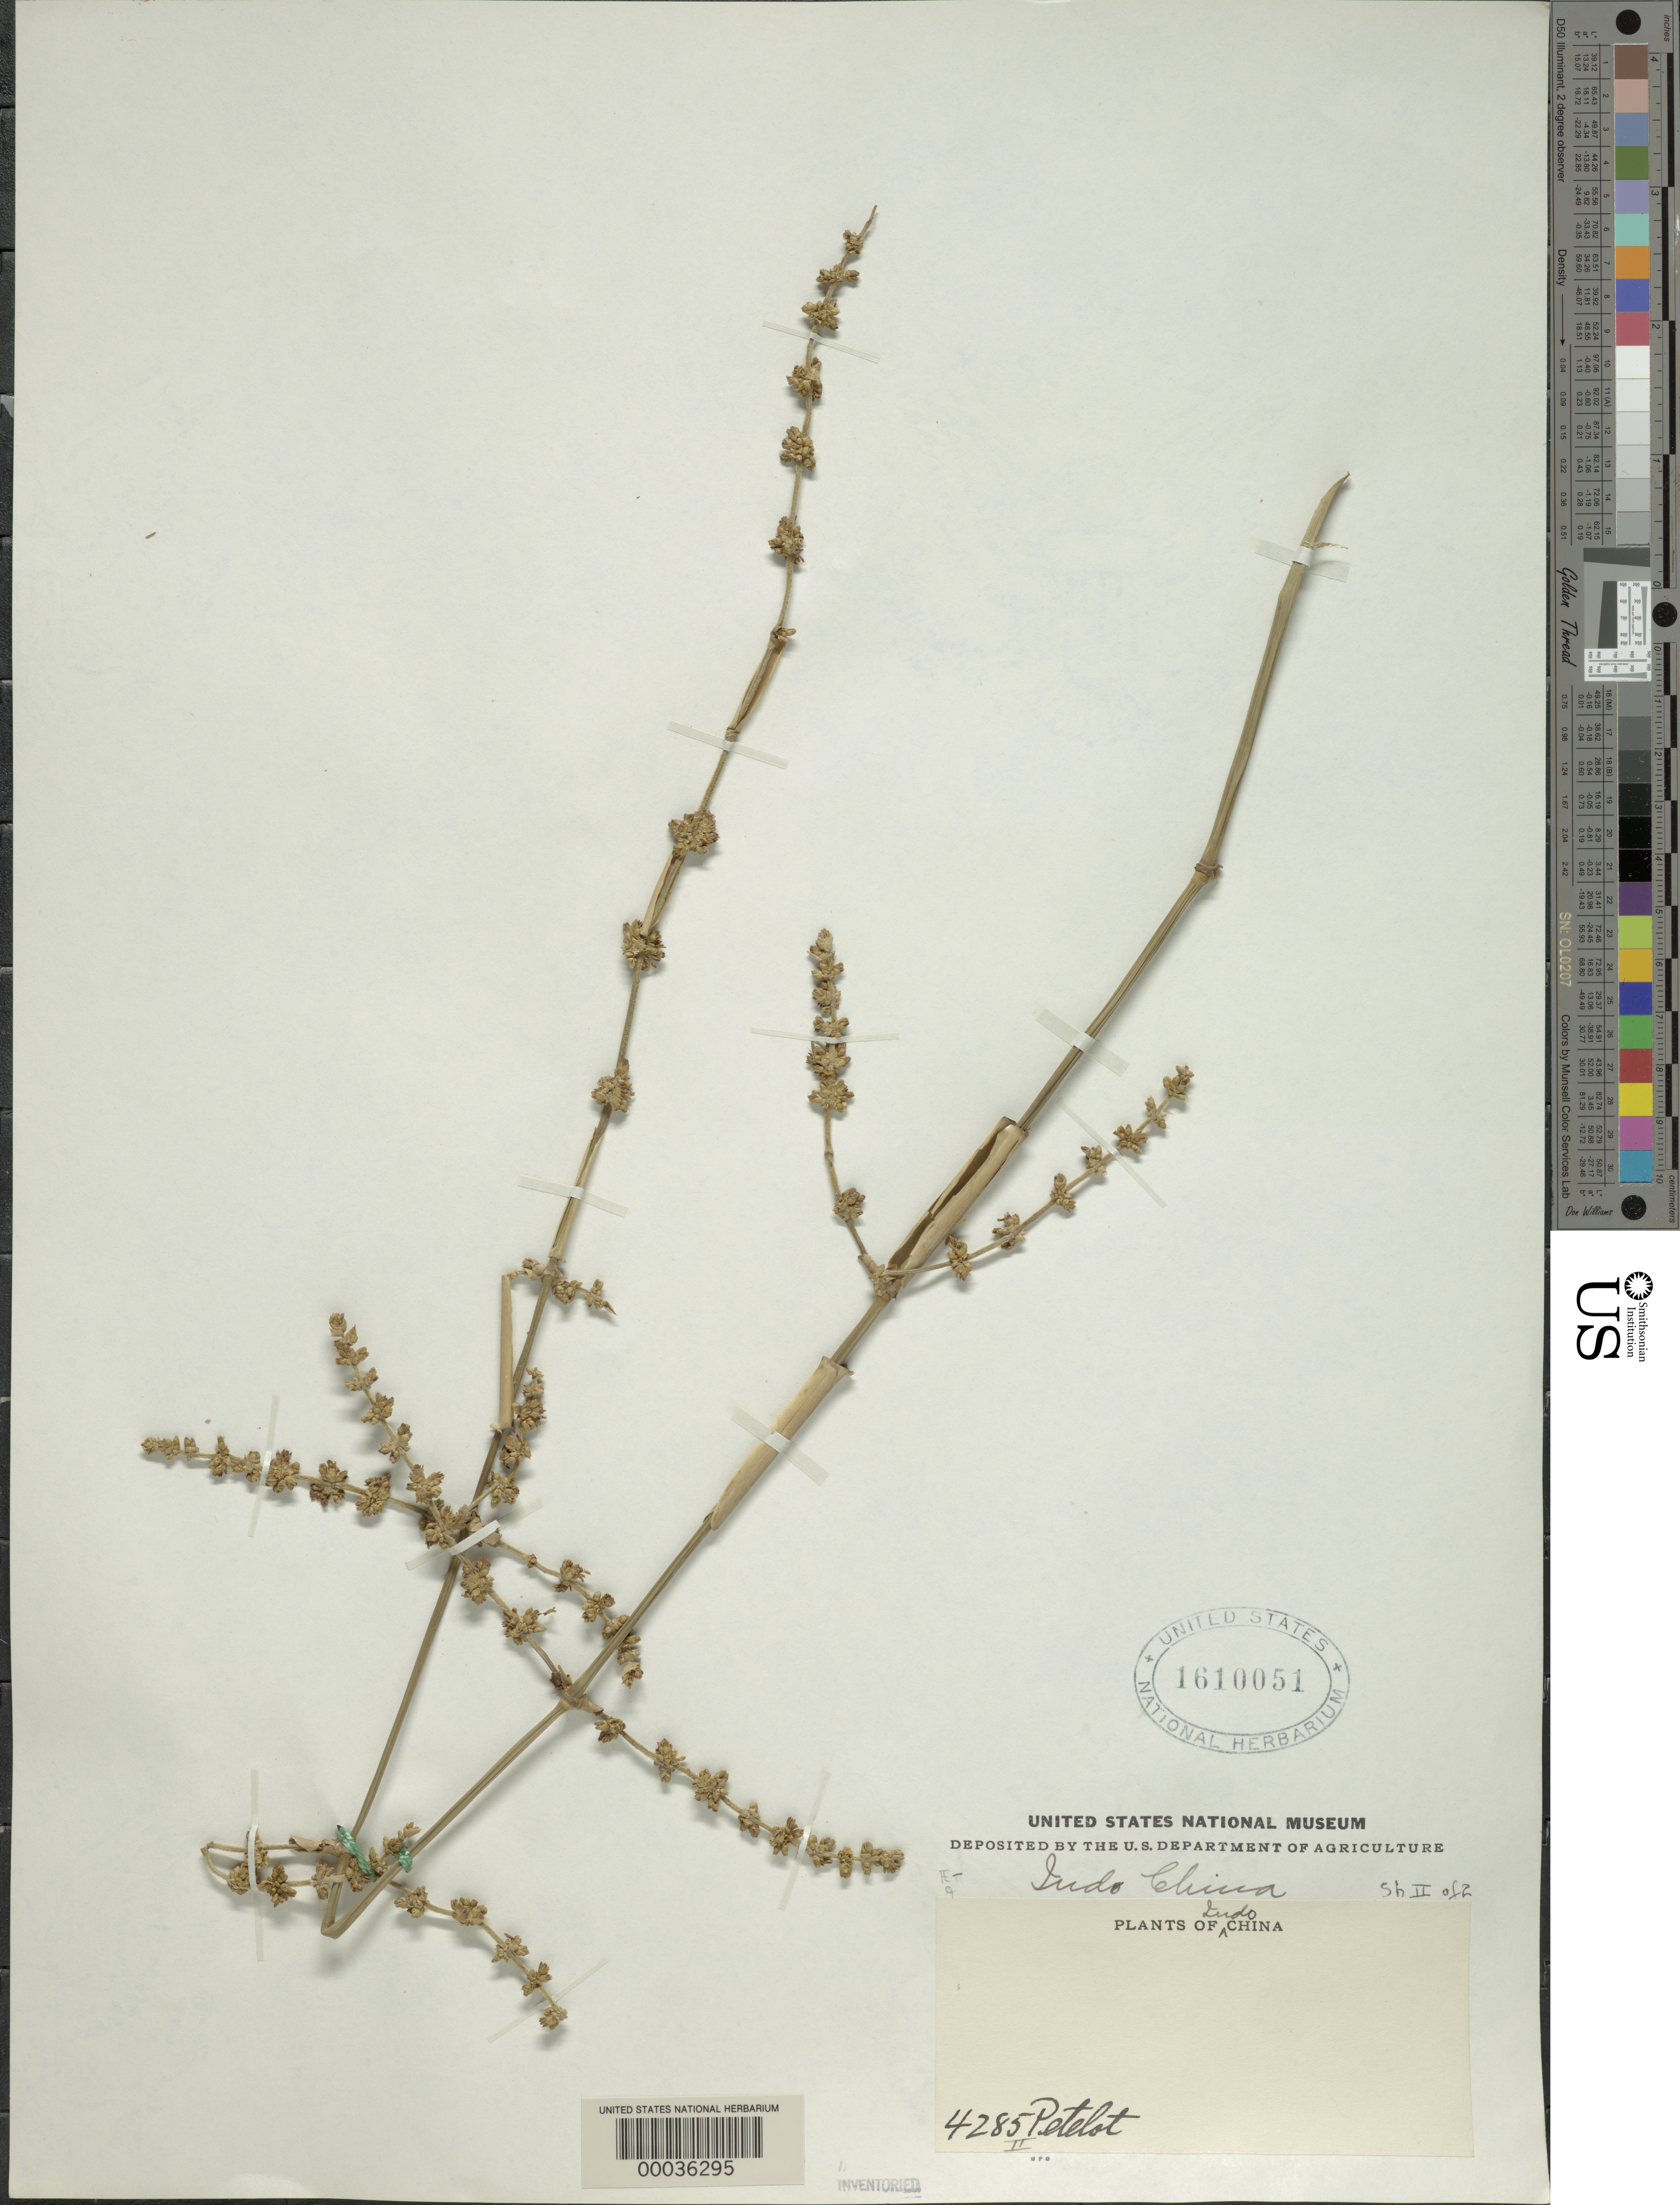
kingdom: Plantae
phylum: Tracheophyta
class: Liliopsida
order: Poales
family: Poaceae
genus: Dinochloa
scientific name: Dinochloa sp.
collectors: P. A. Pételot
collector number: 4285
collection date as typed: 29 Jul 1930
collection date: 1930-07-29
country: Vietnam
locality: Tonkin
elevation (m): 1100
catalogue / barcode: US 1610051